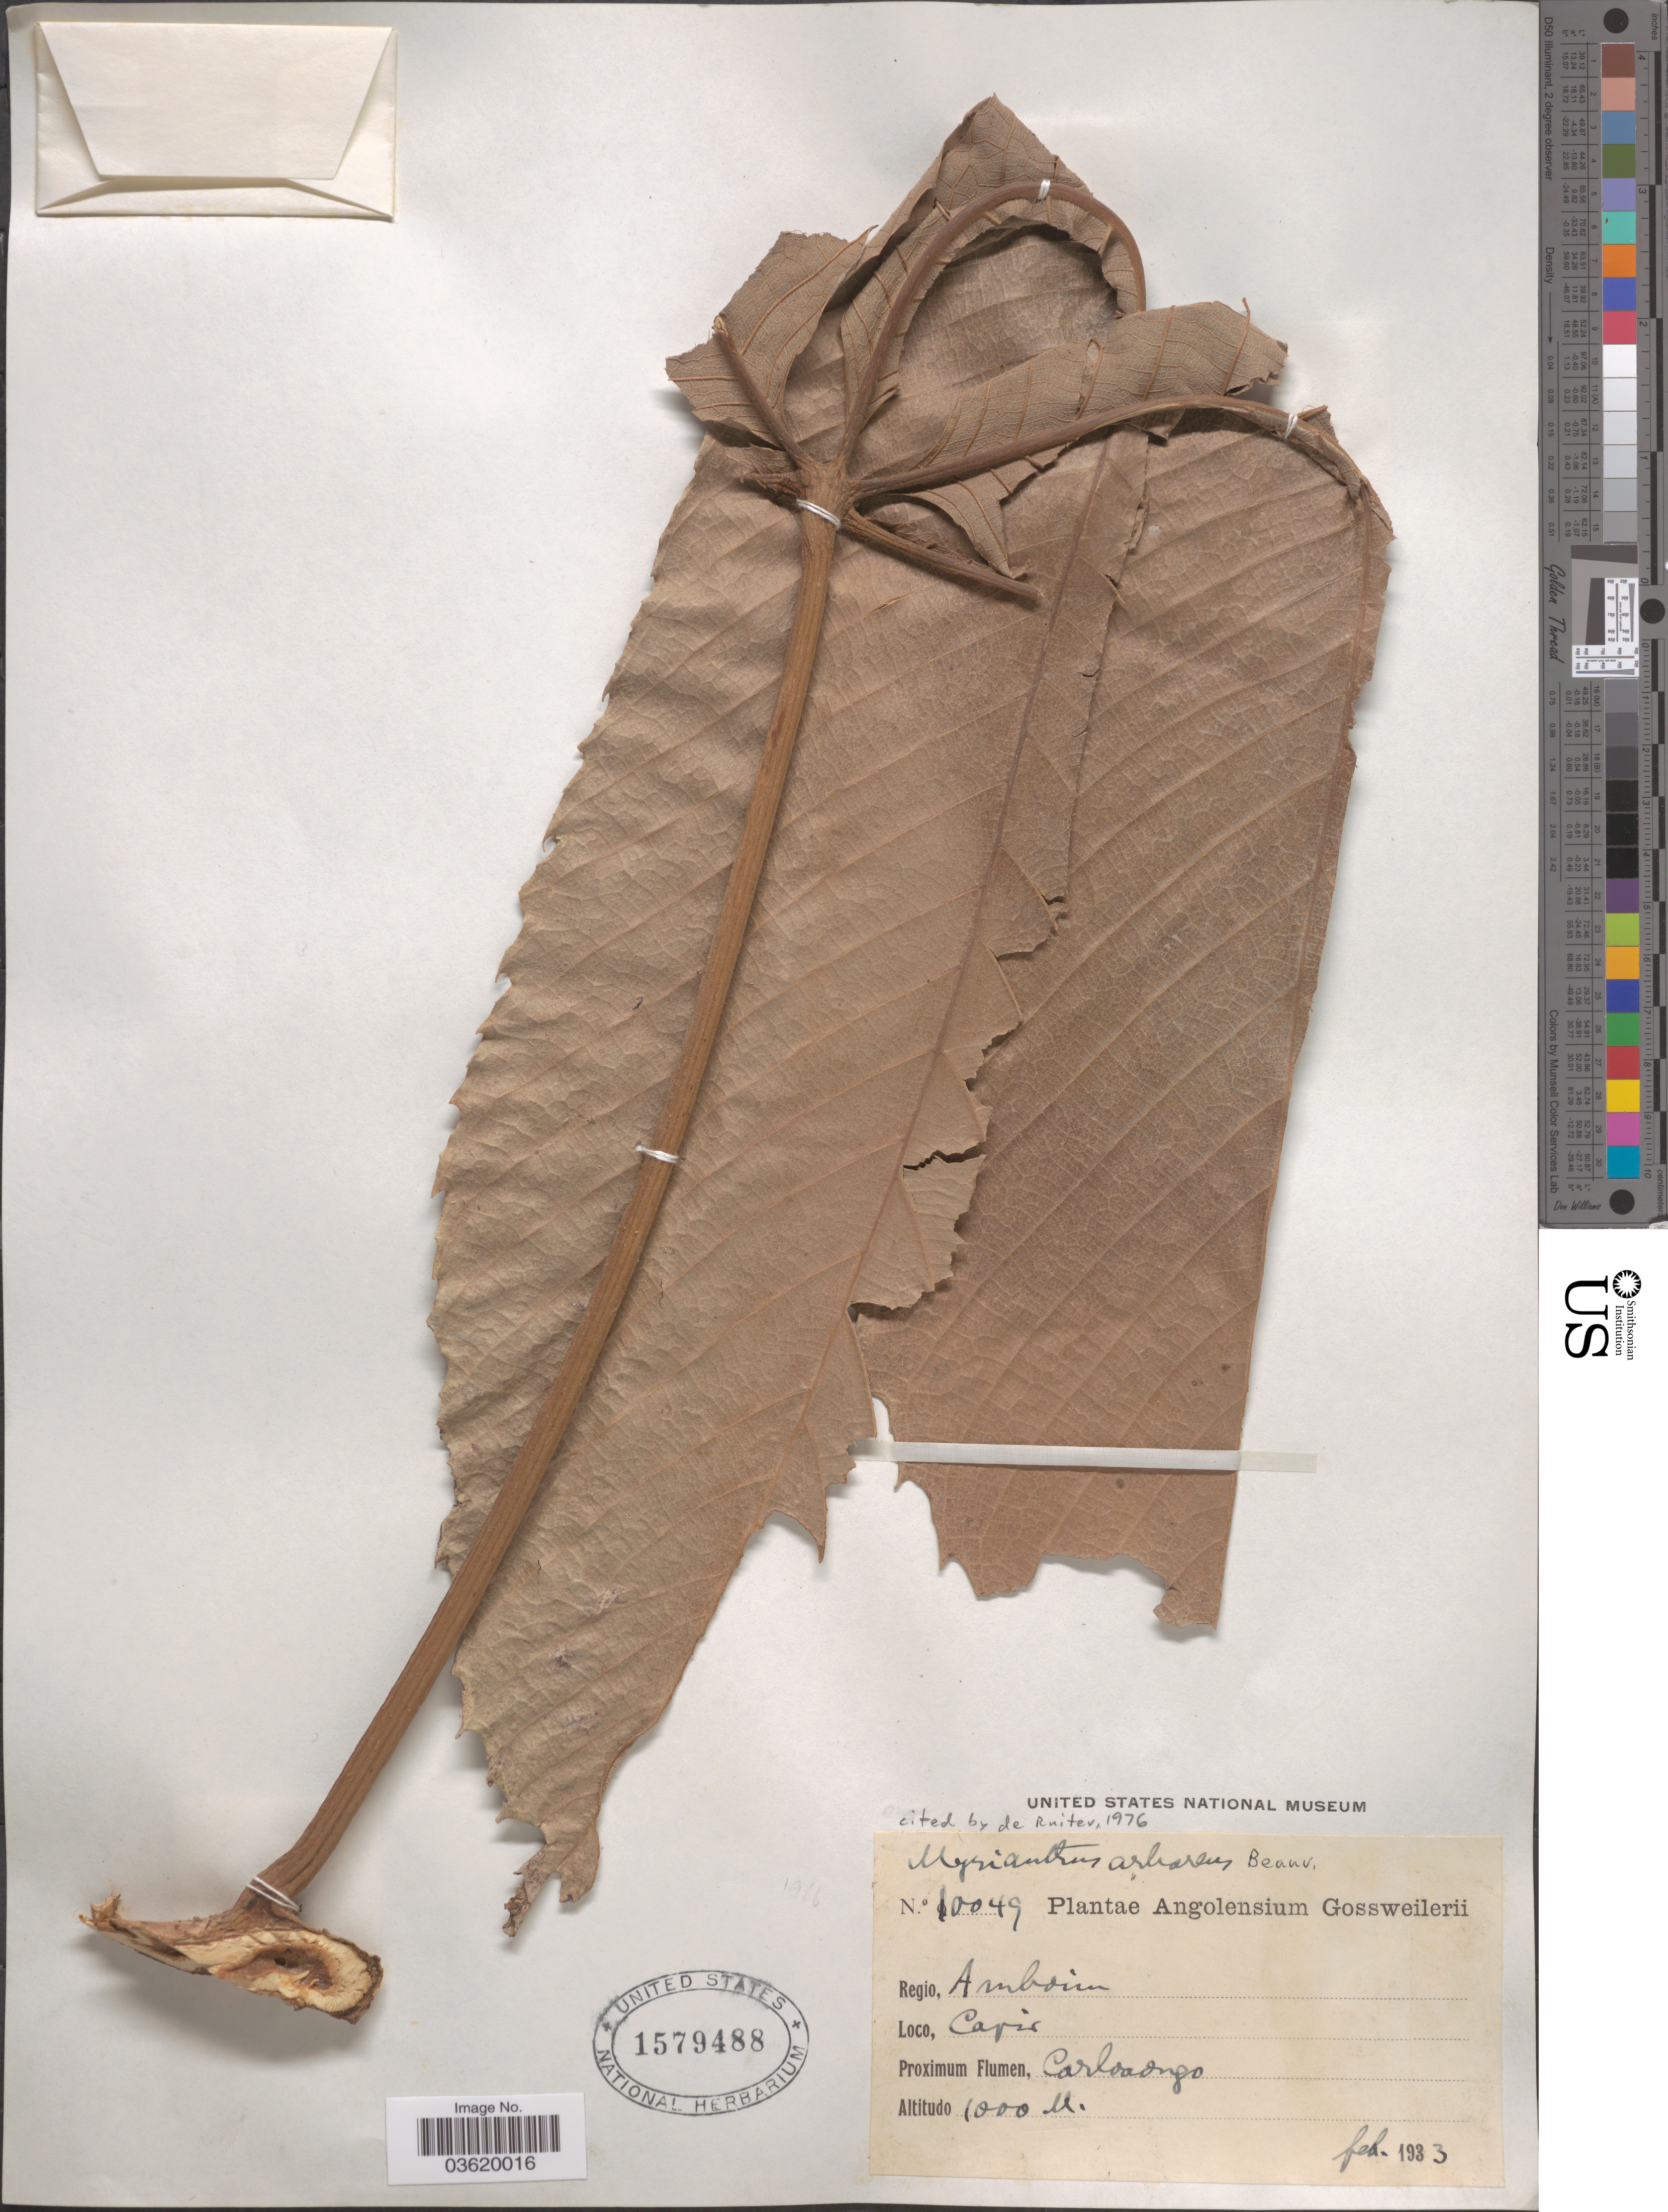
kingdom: Plantae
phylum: Tracheophyta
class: Magnoliopsida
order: Rosales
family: Urticaceae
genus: Myrianthus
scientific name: Myrianthus arboreus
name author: P. Beauv.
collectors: -. Gossweiler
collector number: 10049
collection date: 1933-02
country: Angola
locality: Regio, Amboim. Capir. Proximum Flumen, Carloango.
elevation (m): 1000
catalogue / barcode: US 1579488